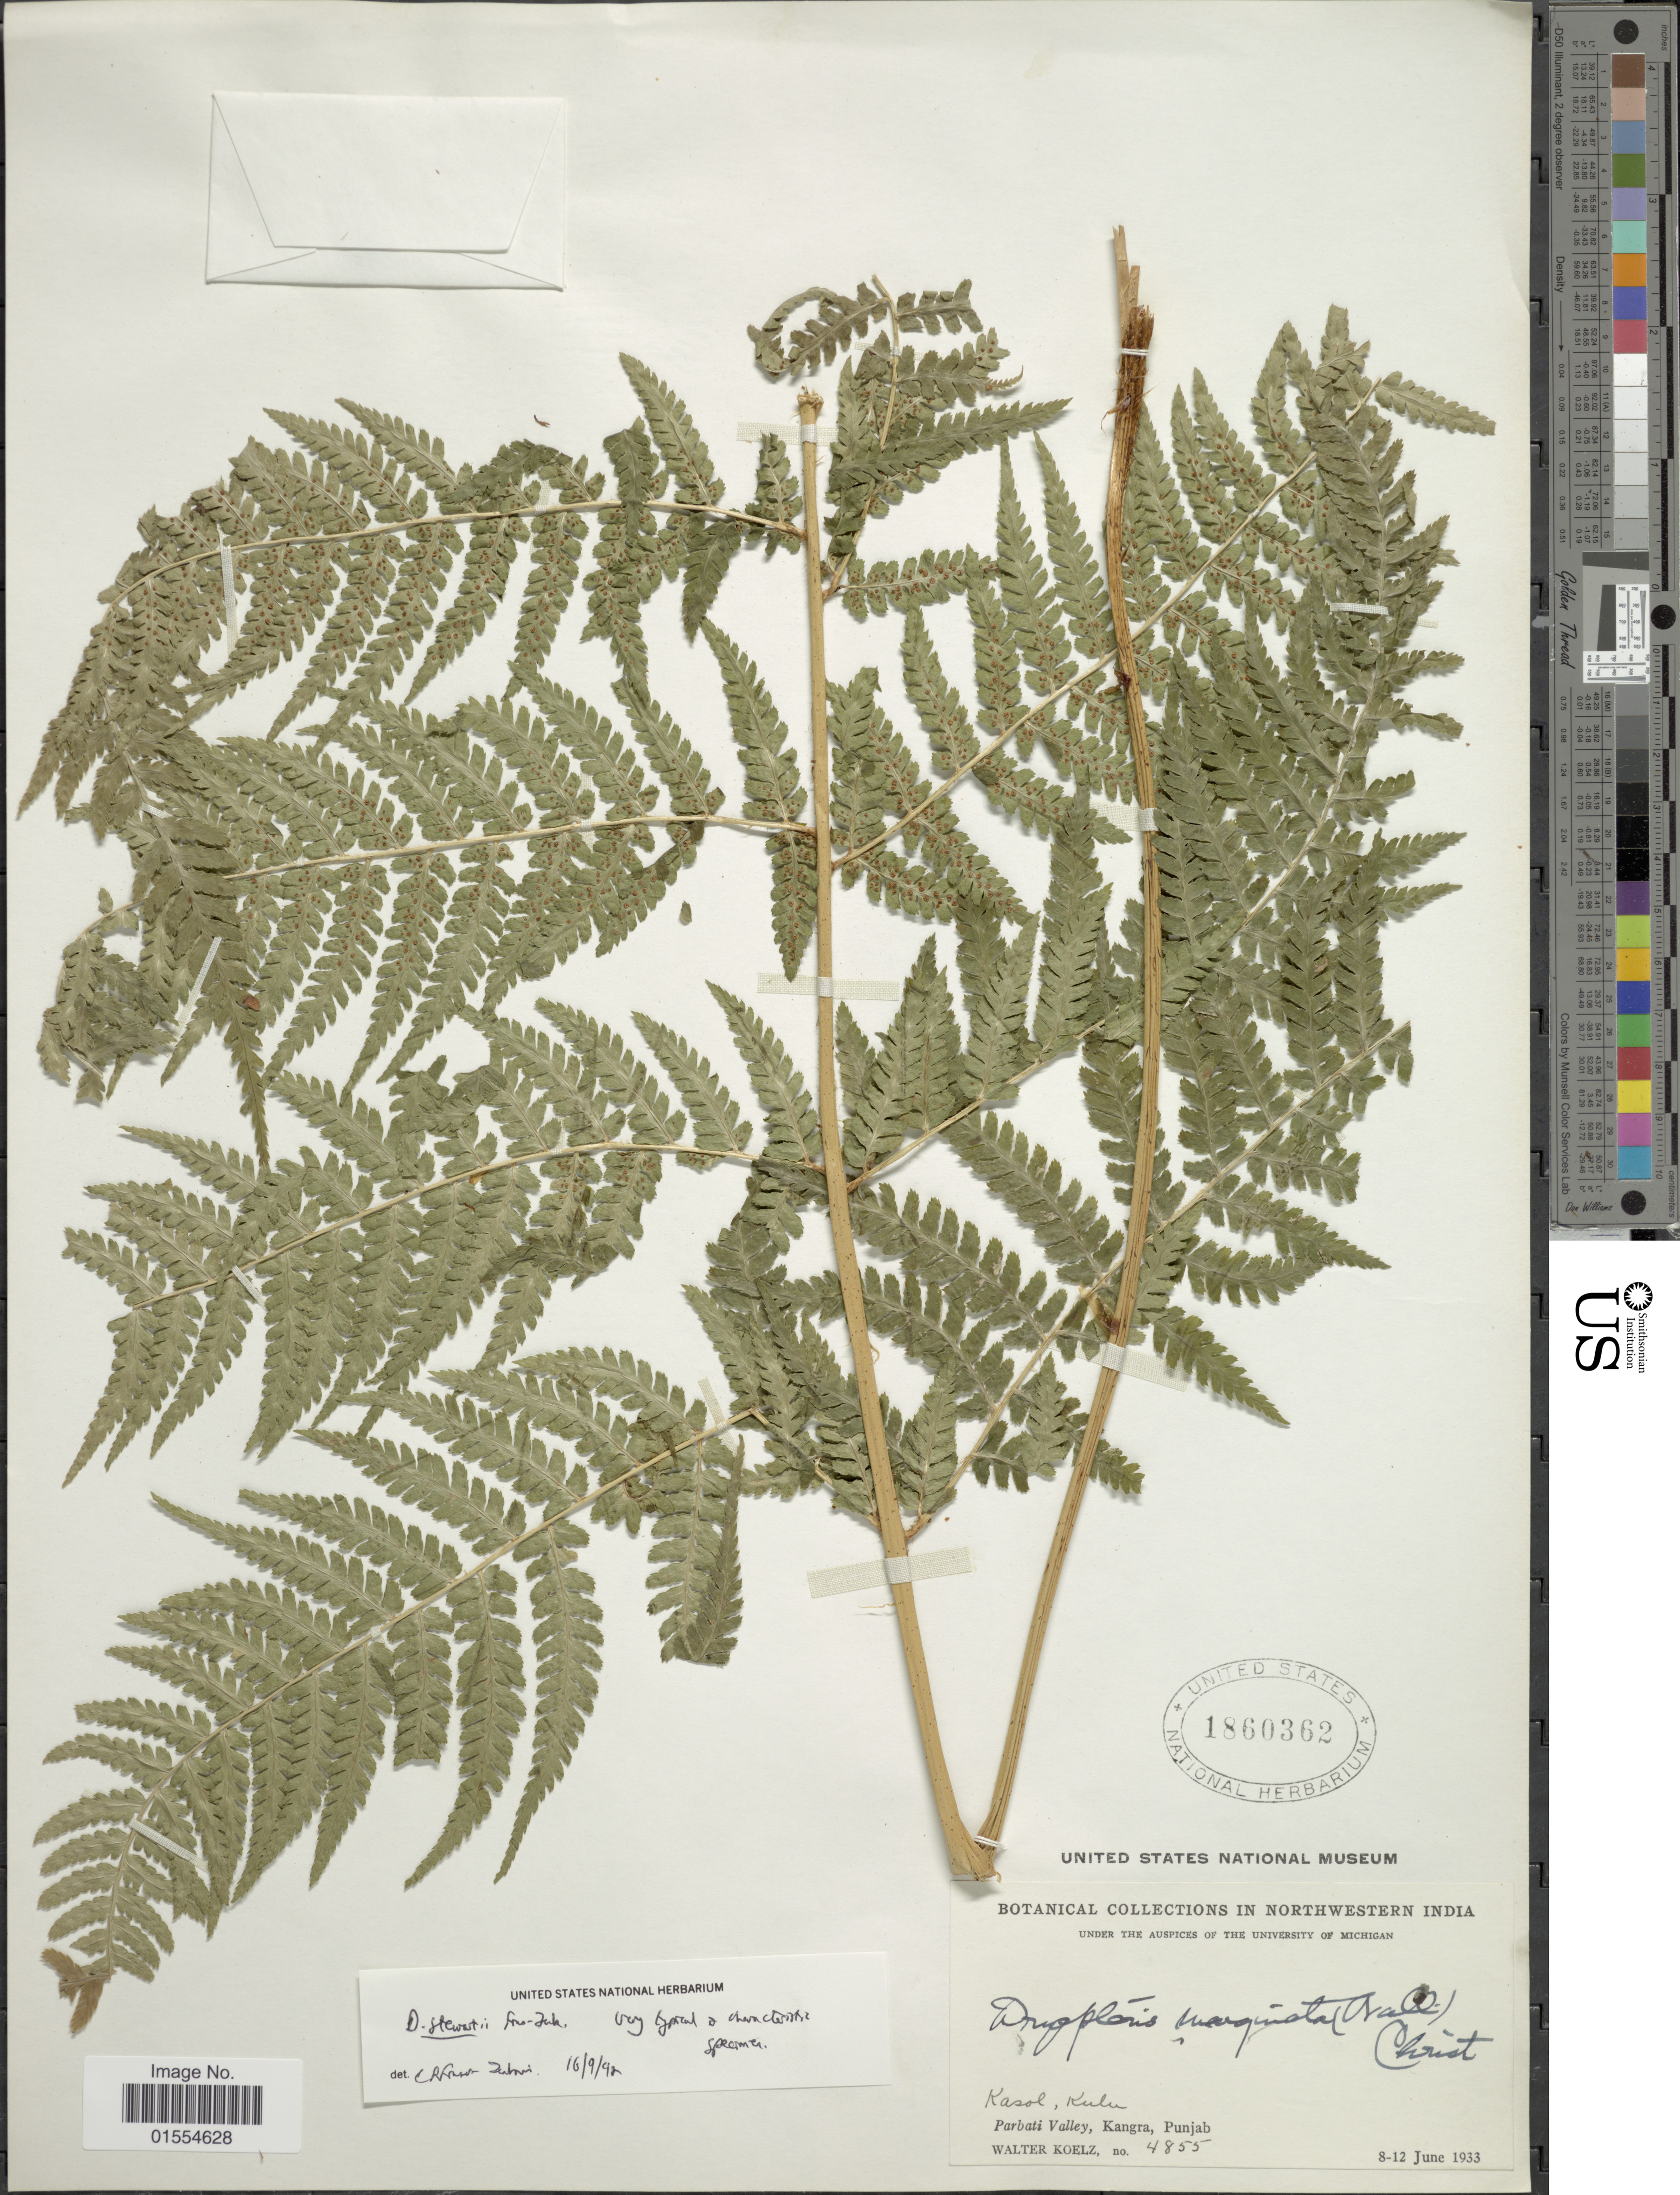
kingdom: Plantae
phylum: Tracheophyta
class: Polypodiopsida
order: Polypodiales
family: Dryopteridaceae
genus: Dryopteris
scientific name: Dryopteris odontoloma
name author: (Bedd.) C. Chr.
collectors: W. N. Koelz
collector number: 4855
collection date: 1933-06-08/1933-06-12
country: India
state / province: Himachal Pradesh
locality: Kasol, Kulu, Parbati Valley, Kangra, Punjab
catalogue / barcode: US 1860362